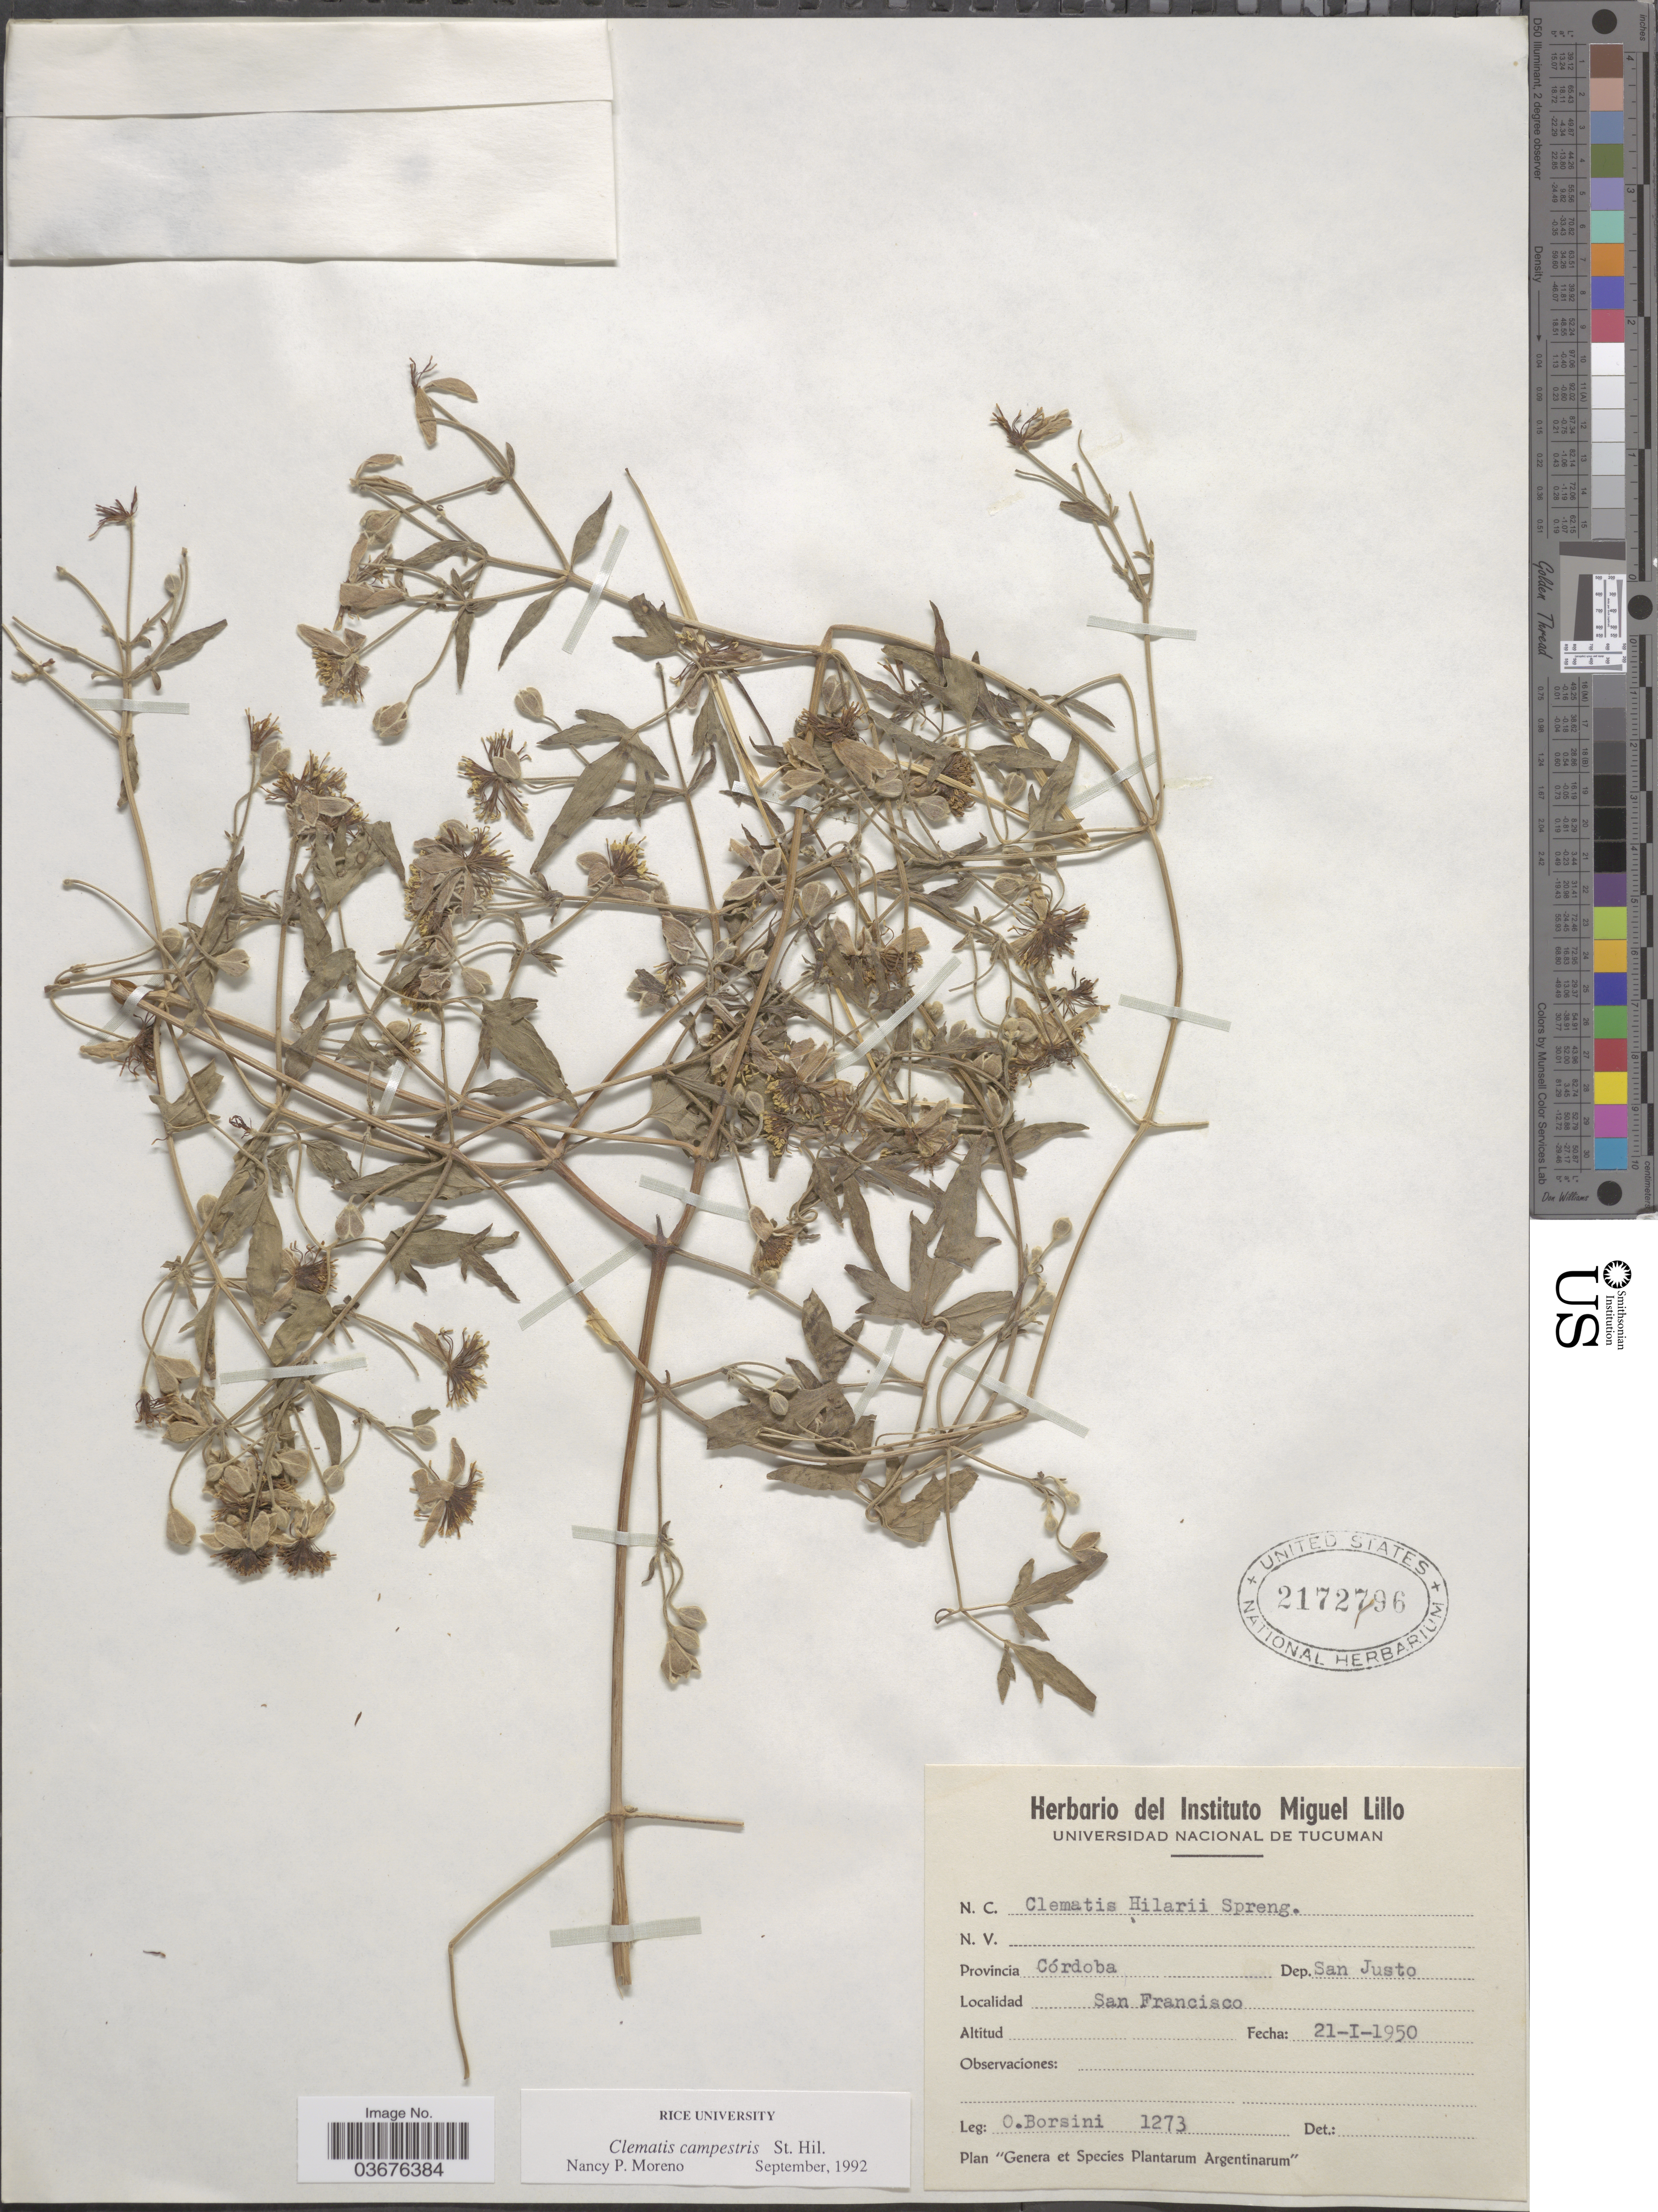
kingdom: Plantae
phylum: Tracheophyta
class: Magnoliopsida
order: Ranunculales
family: Ranunculaceae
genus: Clematis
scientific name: Clematis campestris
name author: A. St.-Hil.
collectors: O. H. Borsini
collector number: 1273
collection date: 1950-01-21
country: Argentina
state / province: Cordoba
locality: Dep. San Justo. San Francisco.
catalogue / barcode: US 2172796